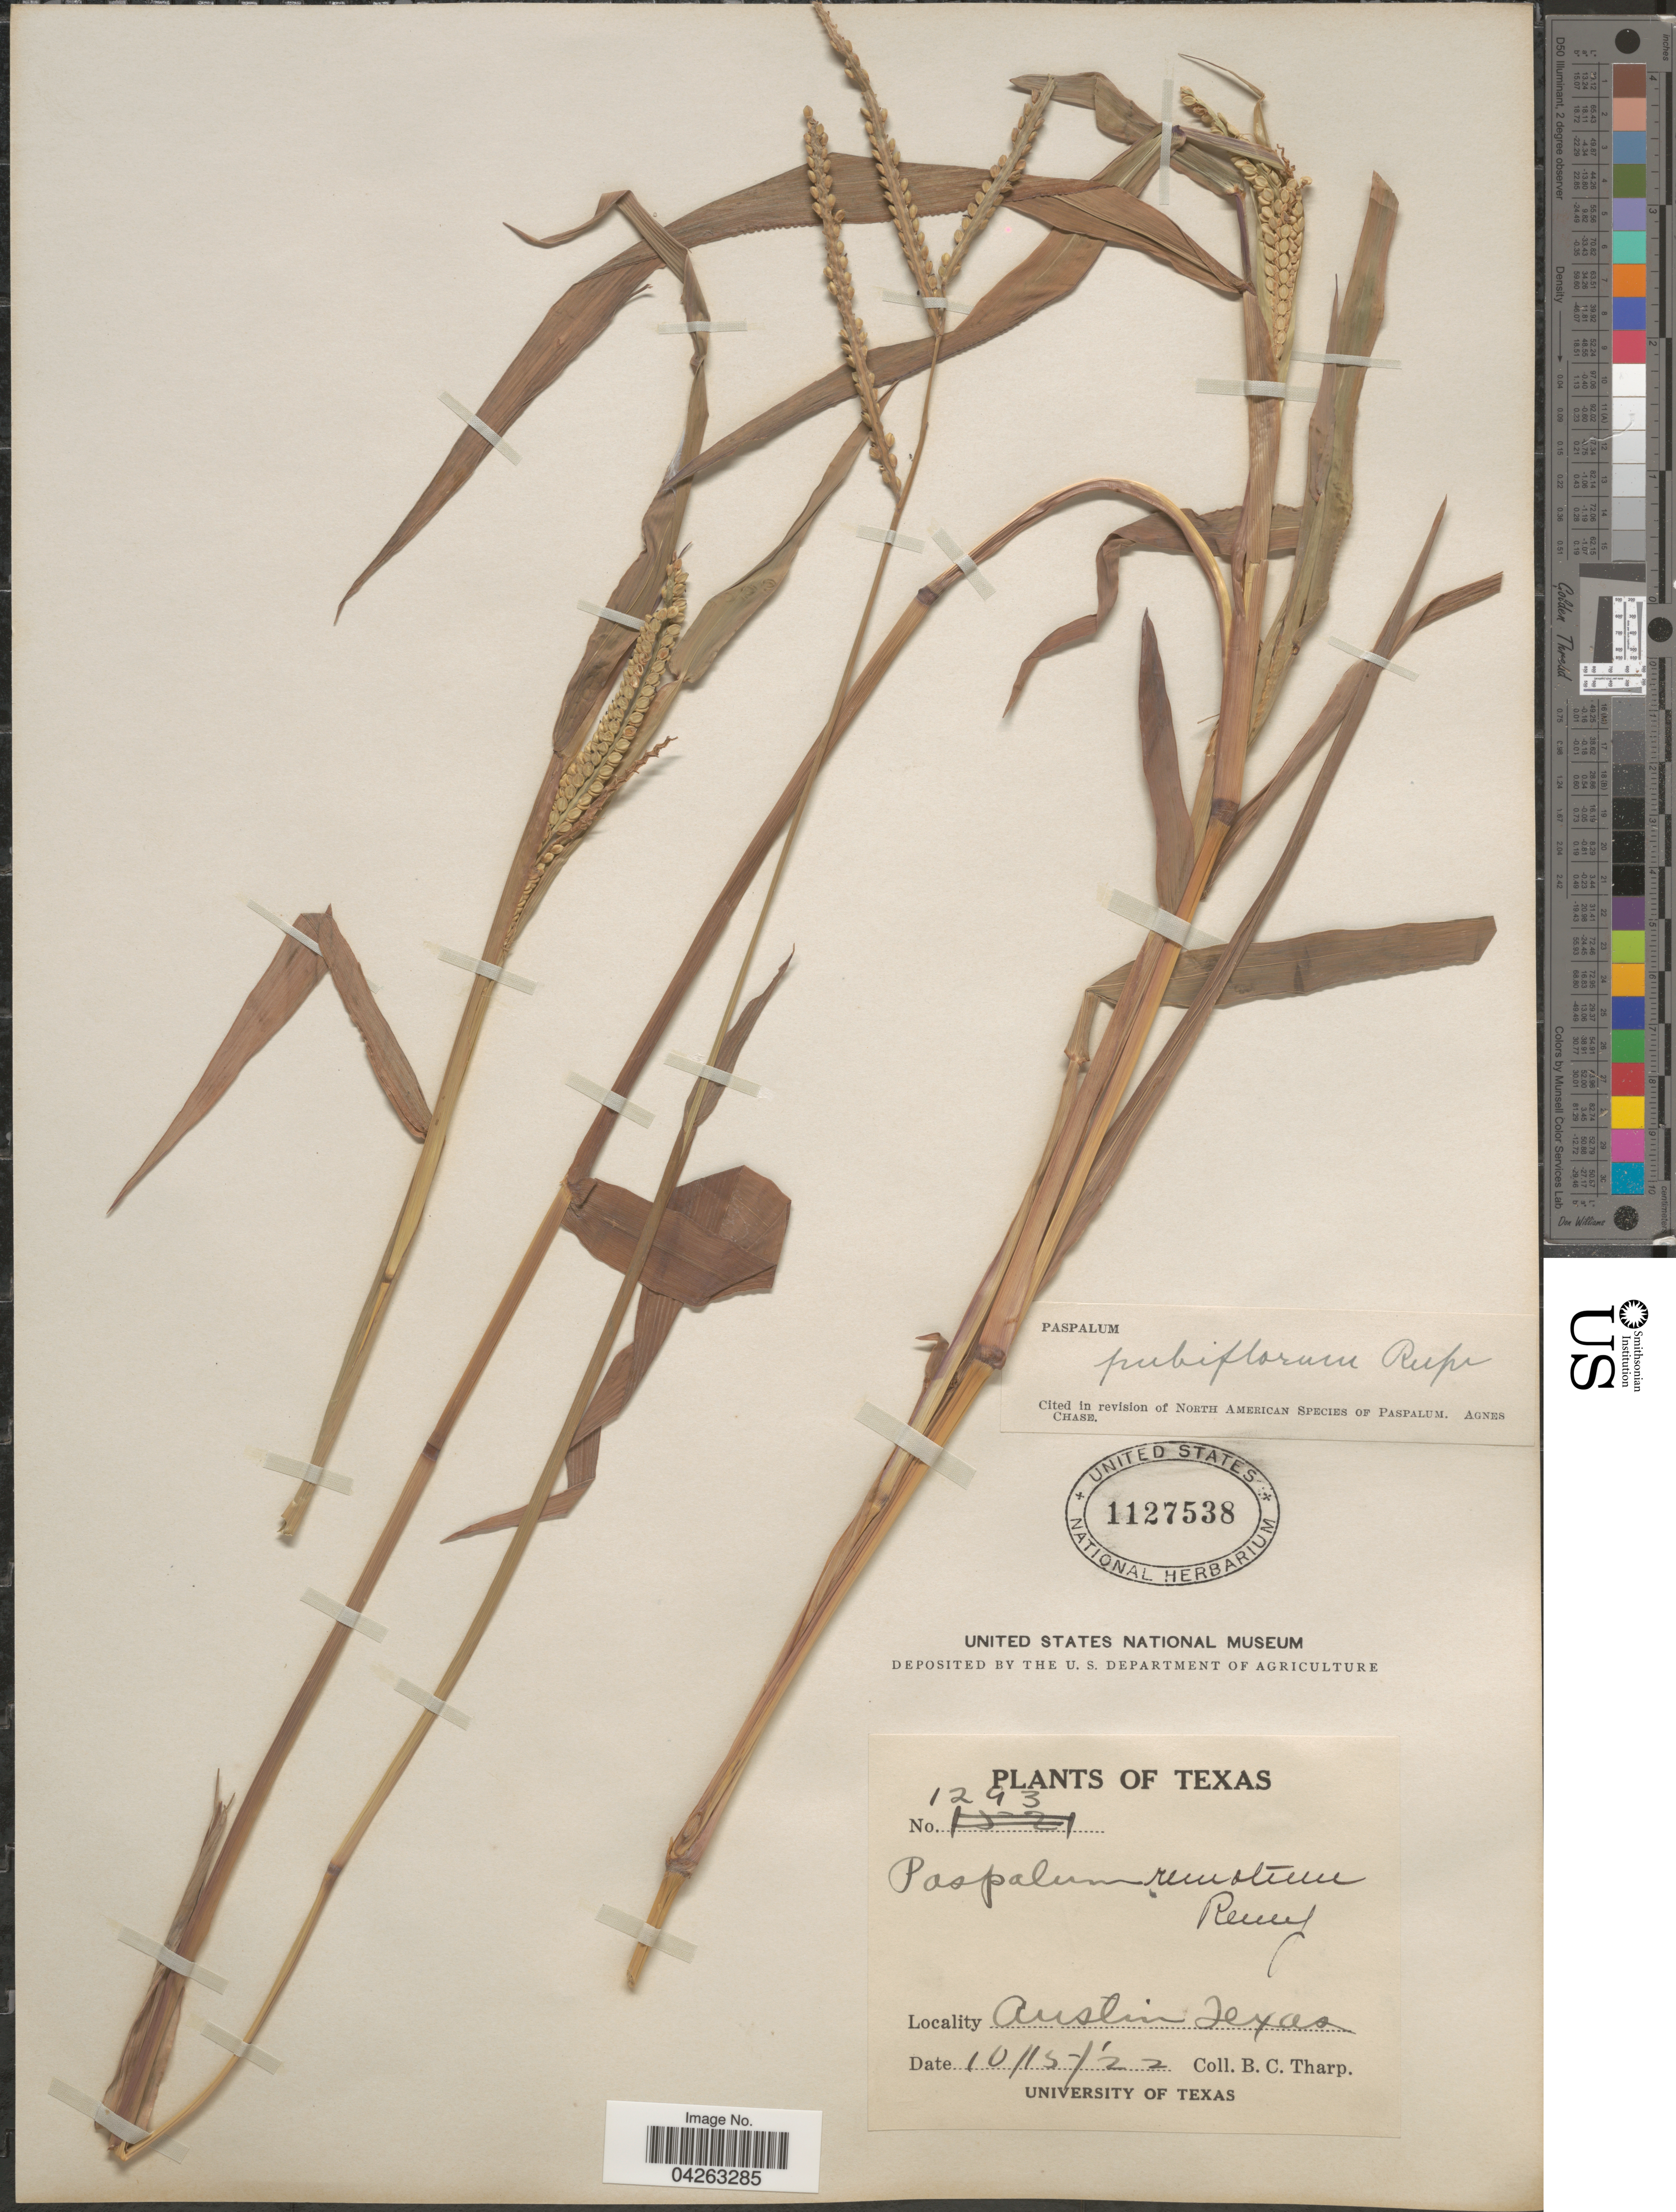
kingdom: Plantae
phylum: Tracheophyta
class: Liliopsida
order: Poales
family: Poaceae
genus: Paspalum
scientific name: Paspalum pubiflorum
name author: Rupr. ex E. Fourn.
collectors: B. C. Tharp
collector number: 1293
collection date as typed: Transcribed d/m/y: 15/10/22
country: United States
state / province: Texas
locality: Austin.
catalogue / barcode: US 1127538